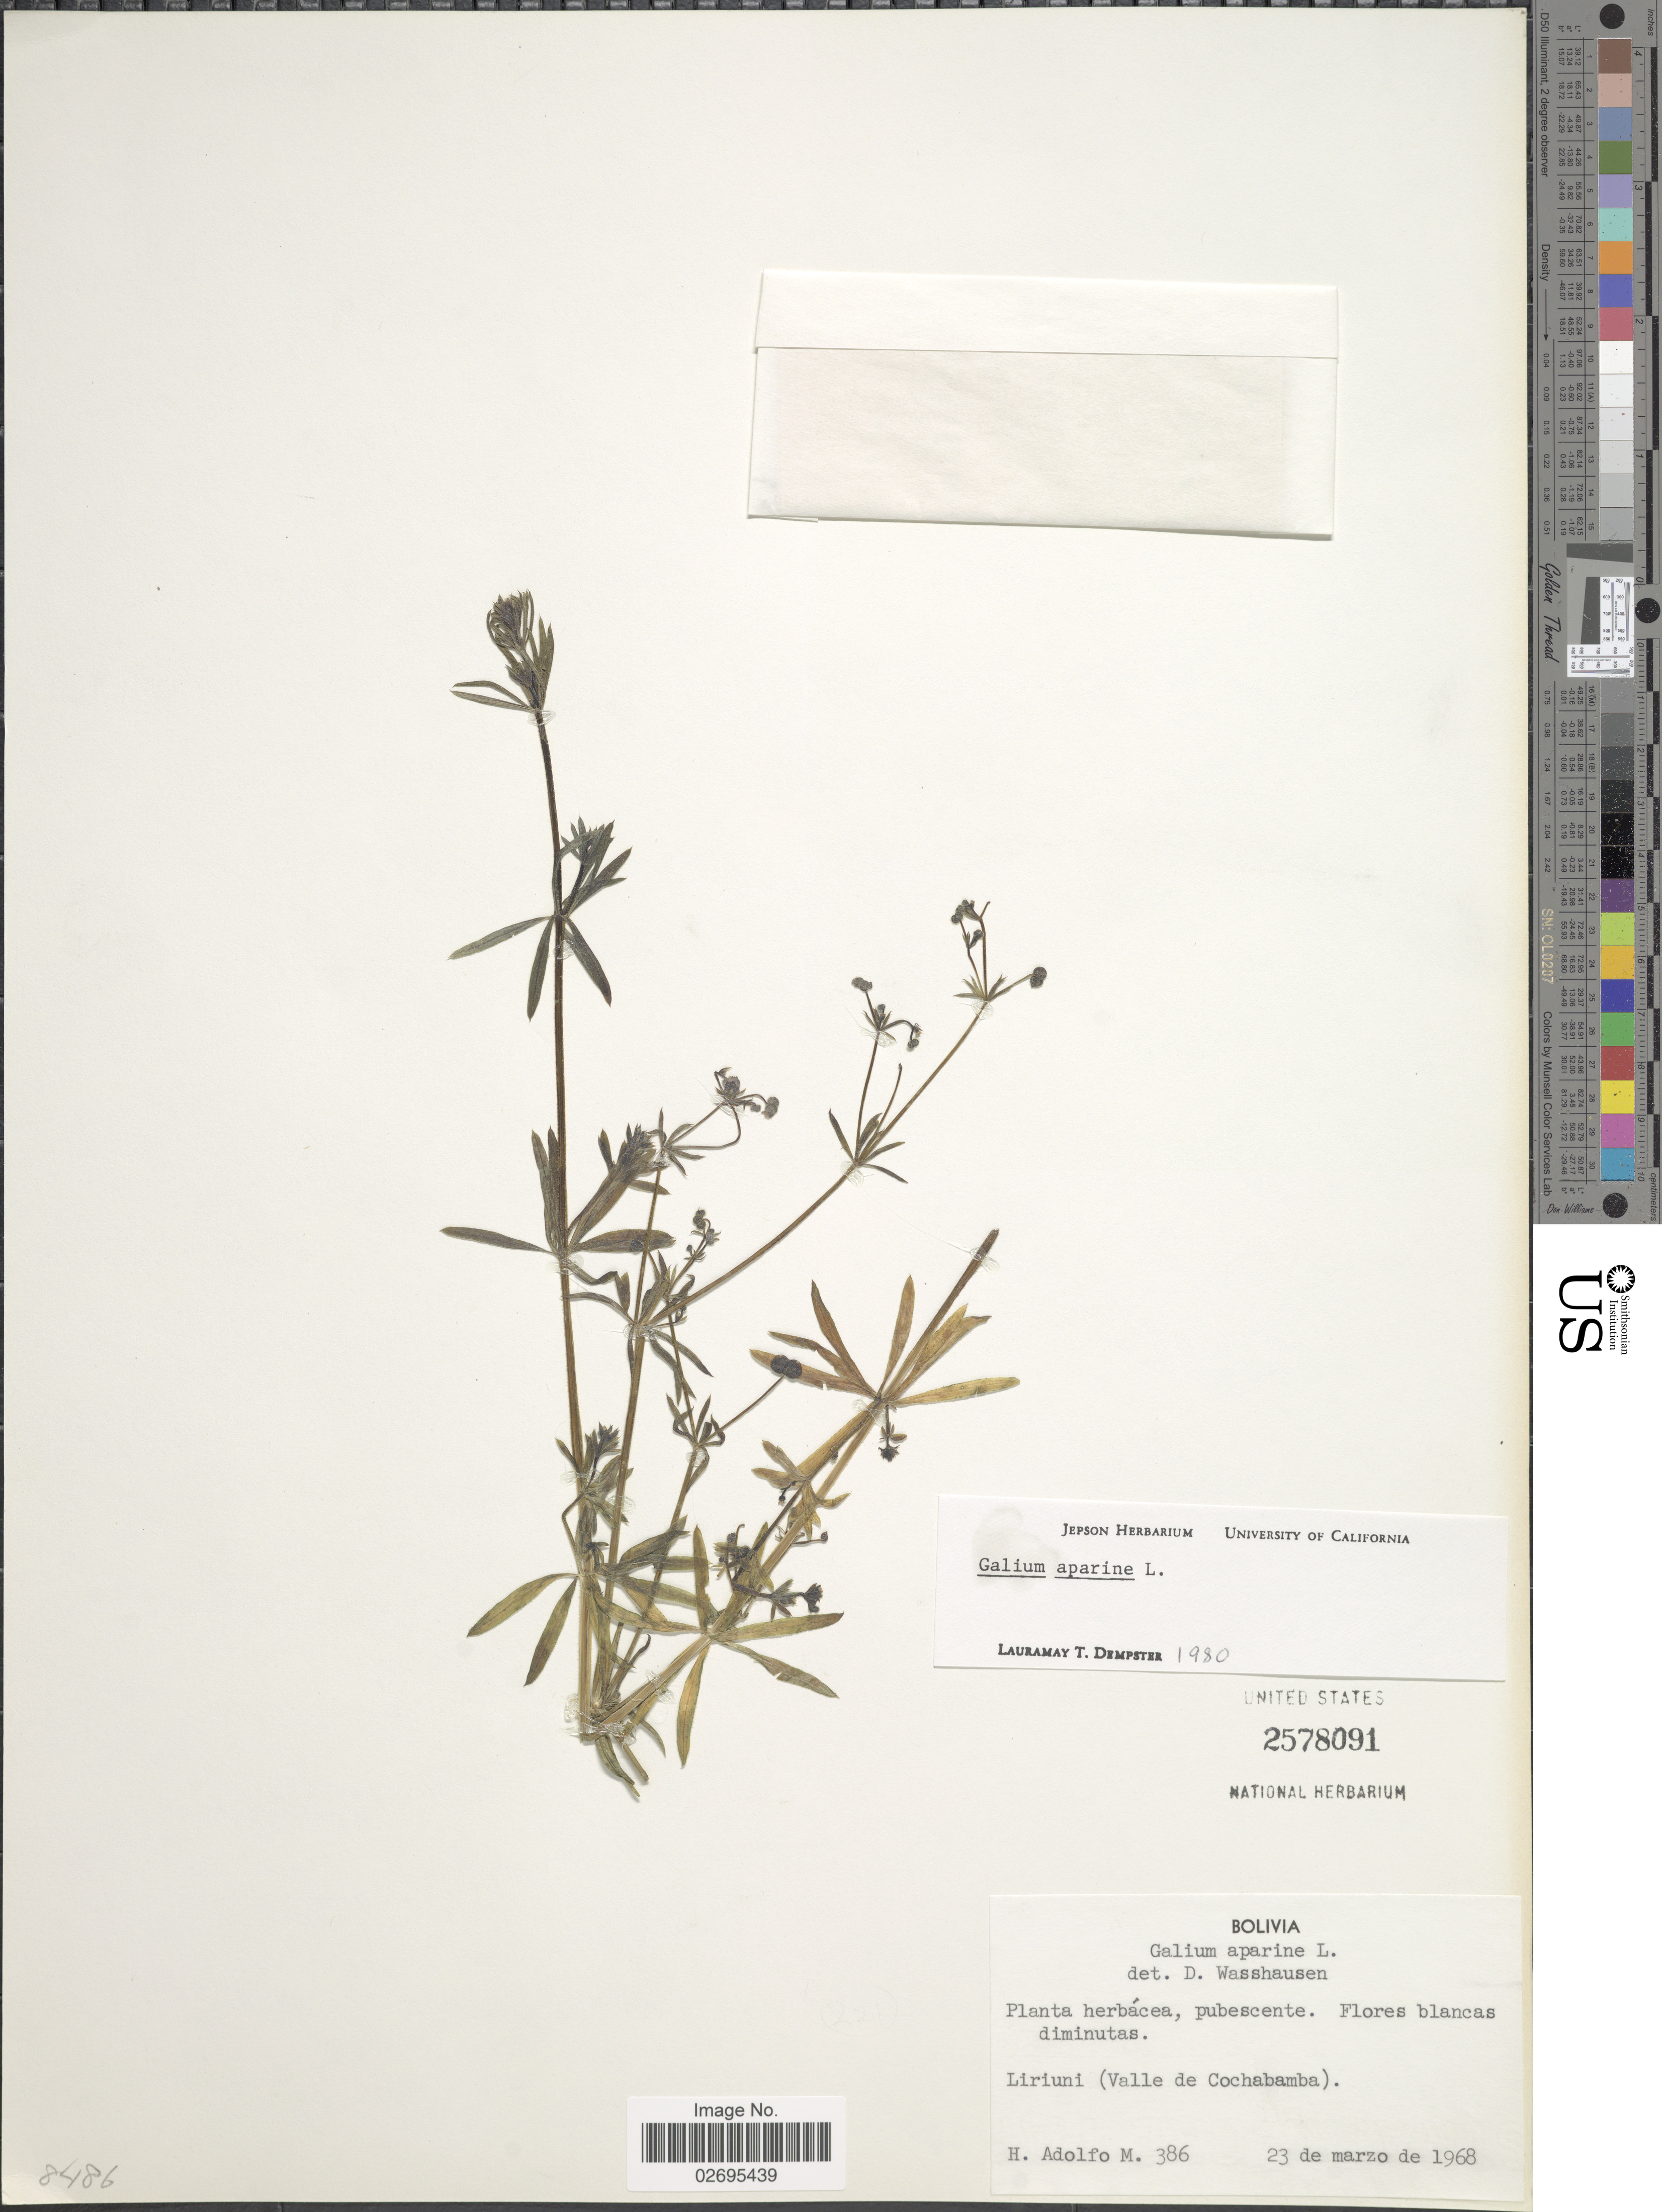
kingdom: Plantae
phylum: Tracheophyta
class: Magnoliopsida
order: Gentianales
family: Rubiaceae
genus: Galium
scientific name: Galium aparine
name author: L.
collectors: H. Adolfo M.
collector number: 386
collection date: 1968-03-23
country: Bolivia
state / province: Cochabamba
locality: Liriuni (Valle de Cochabamba)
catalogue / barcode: US 2578091